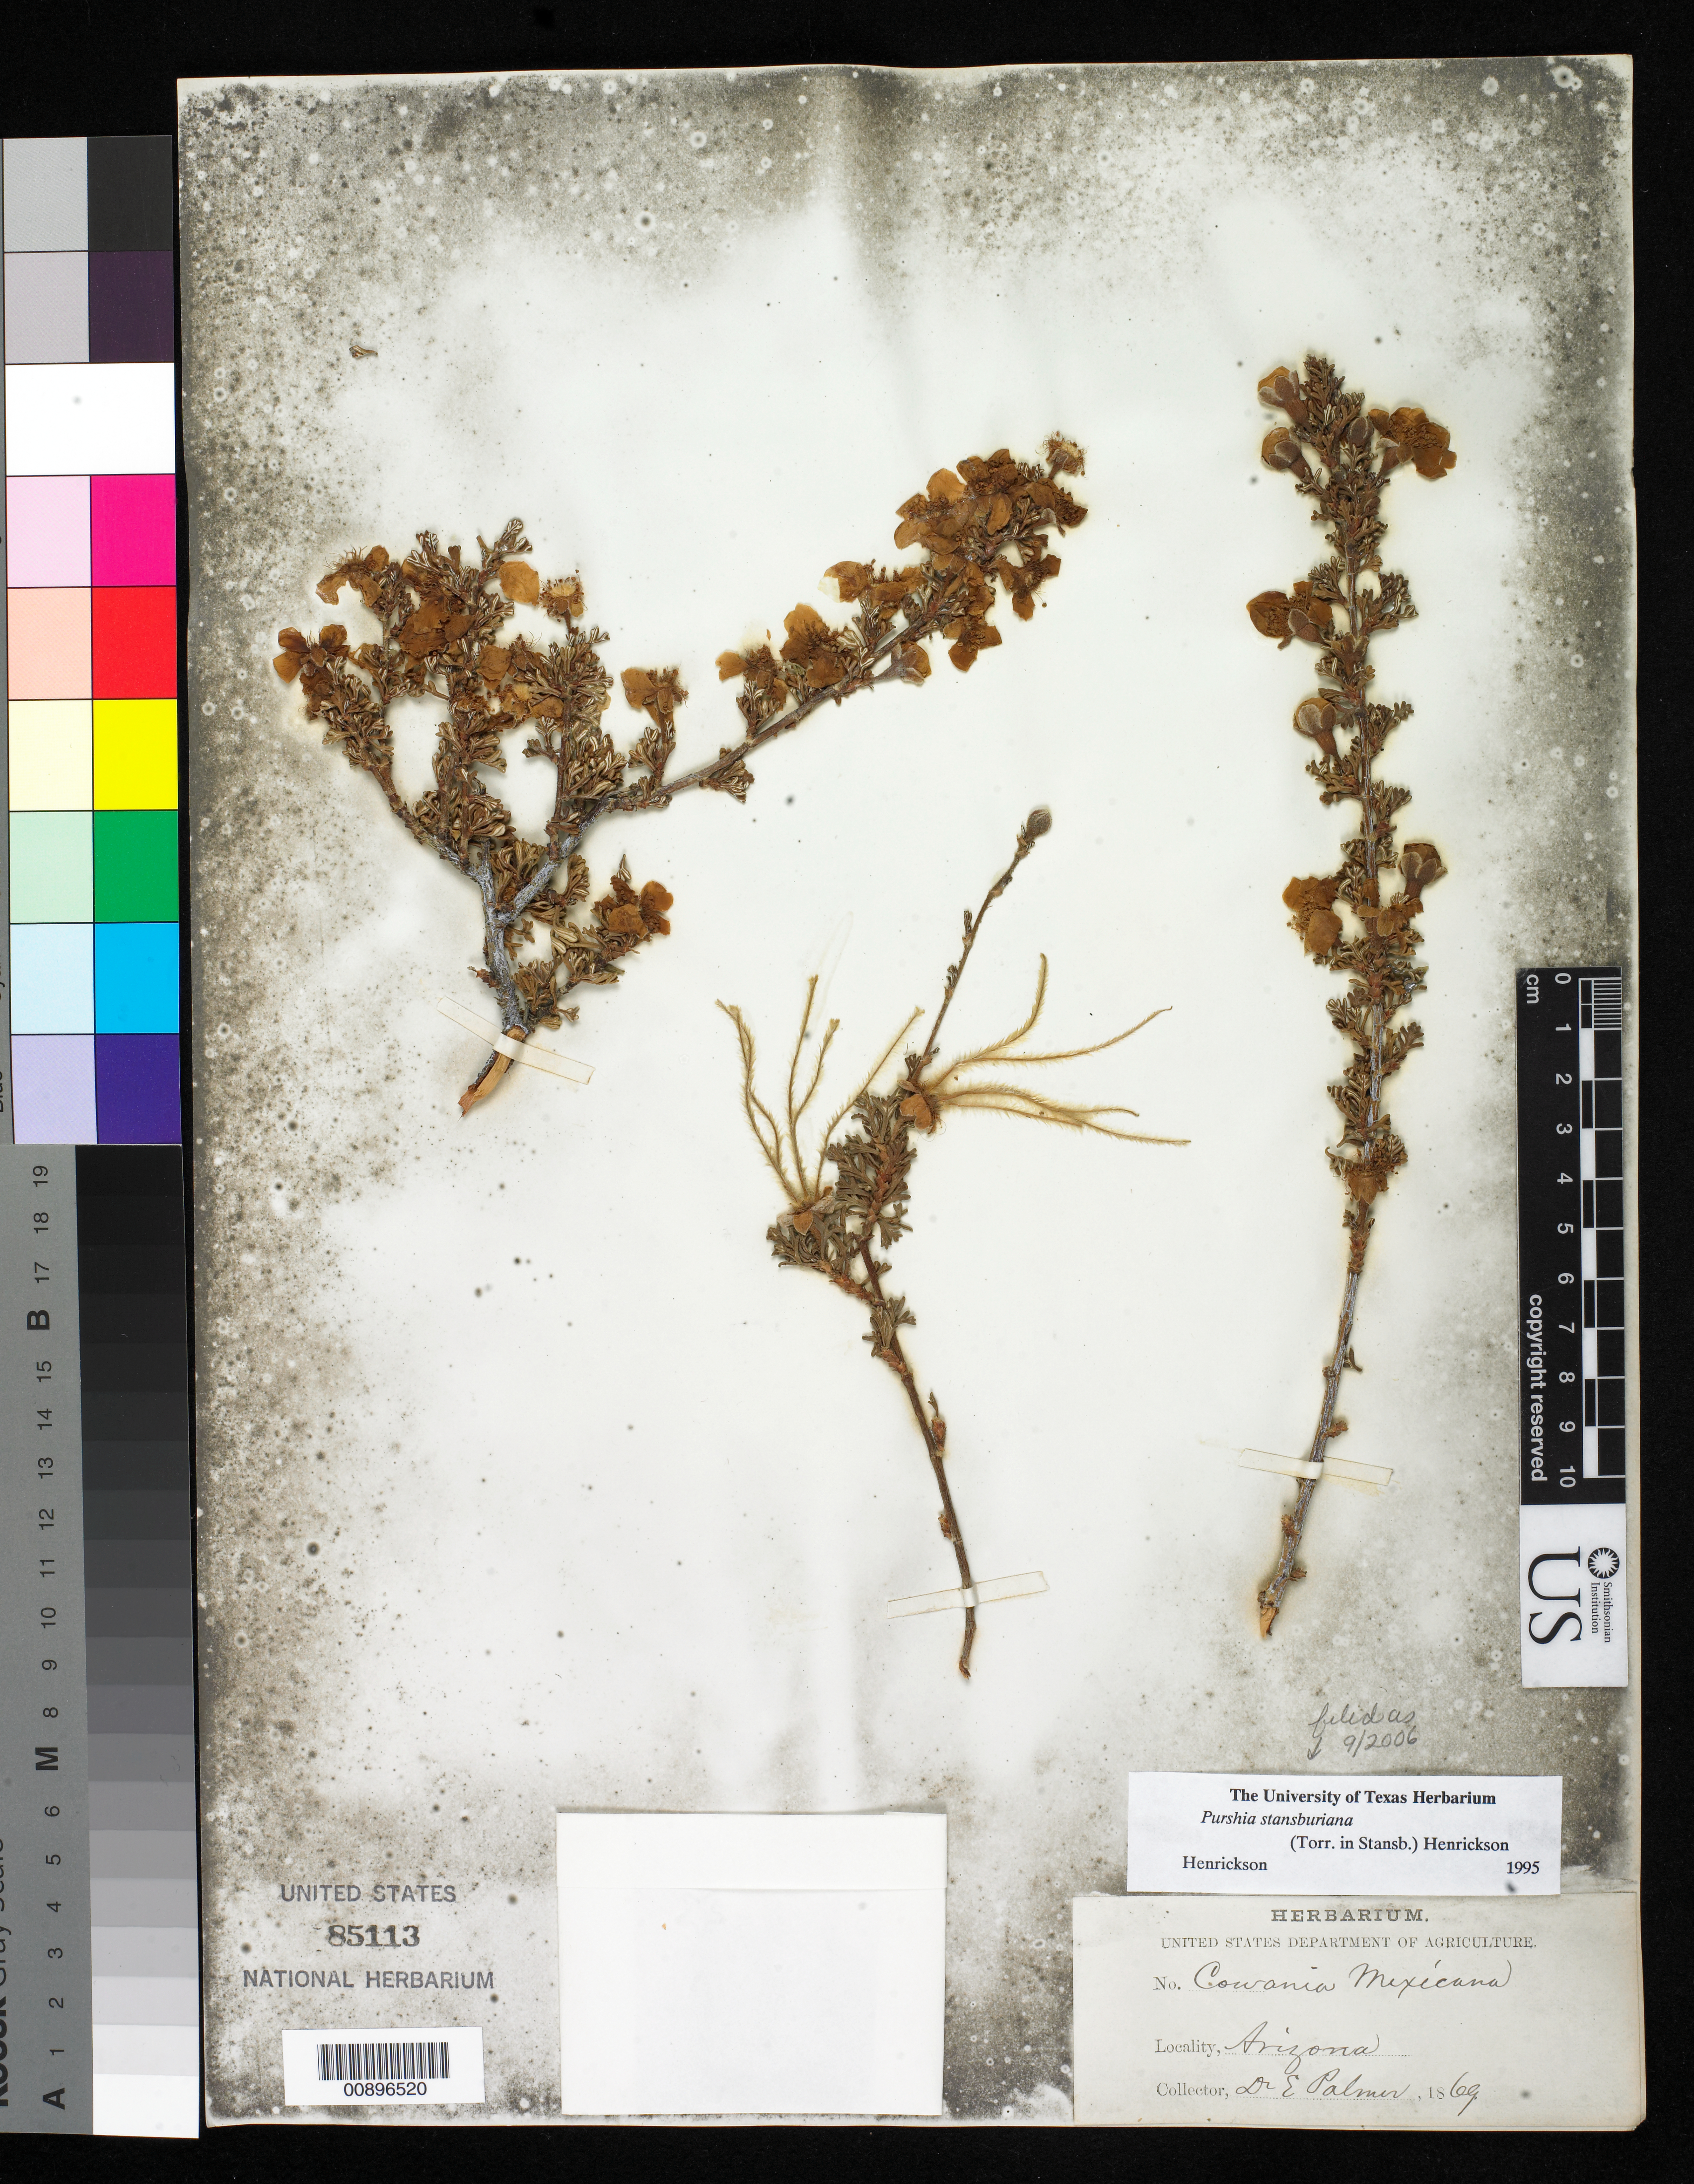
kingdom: Plantae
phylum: Tracheophyta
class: Magnoliopsida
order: Rosales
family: Rosaceae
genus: Purshia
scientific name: Purshia stansburyana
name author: (Torr.) Henrickson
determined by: Henrickson, James S.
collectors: E. Palmer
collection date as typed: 1869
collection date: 1869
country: United States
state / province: Arizona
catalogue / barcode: US 85113